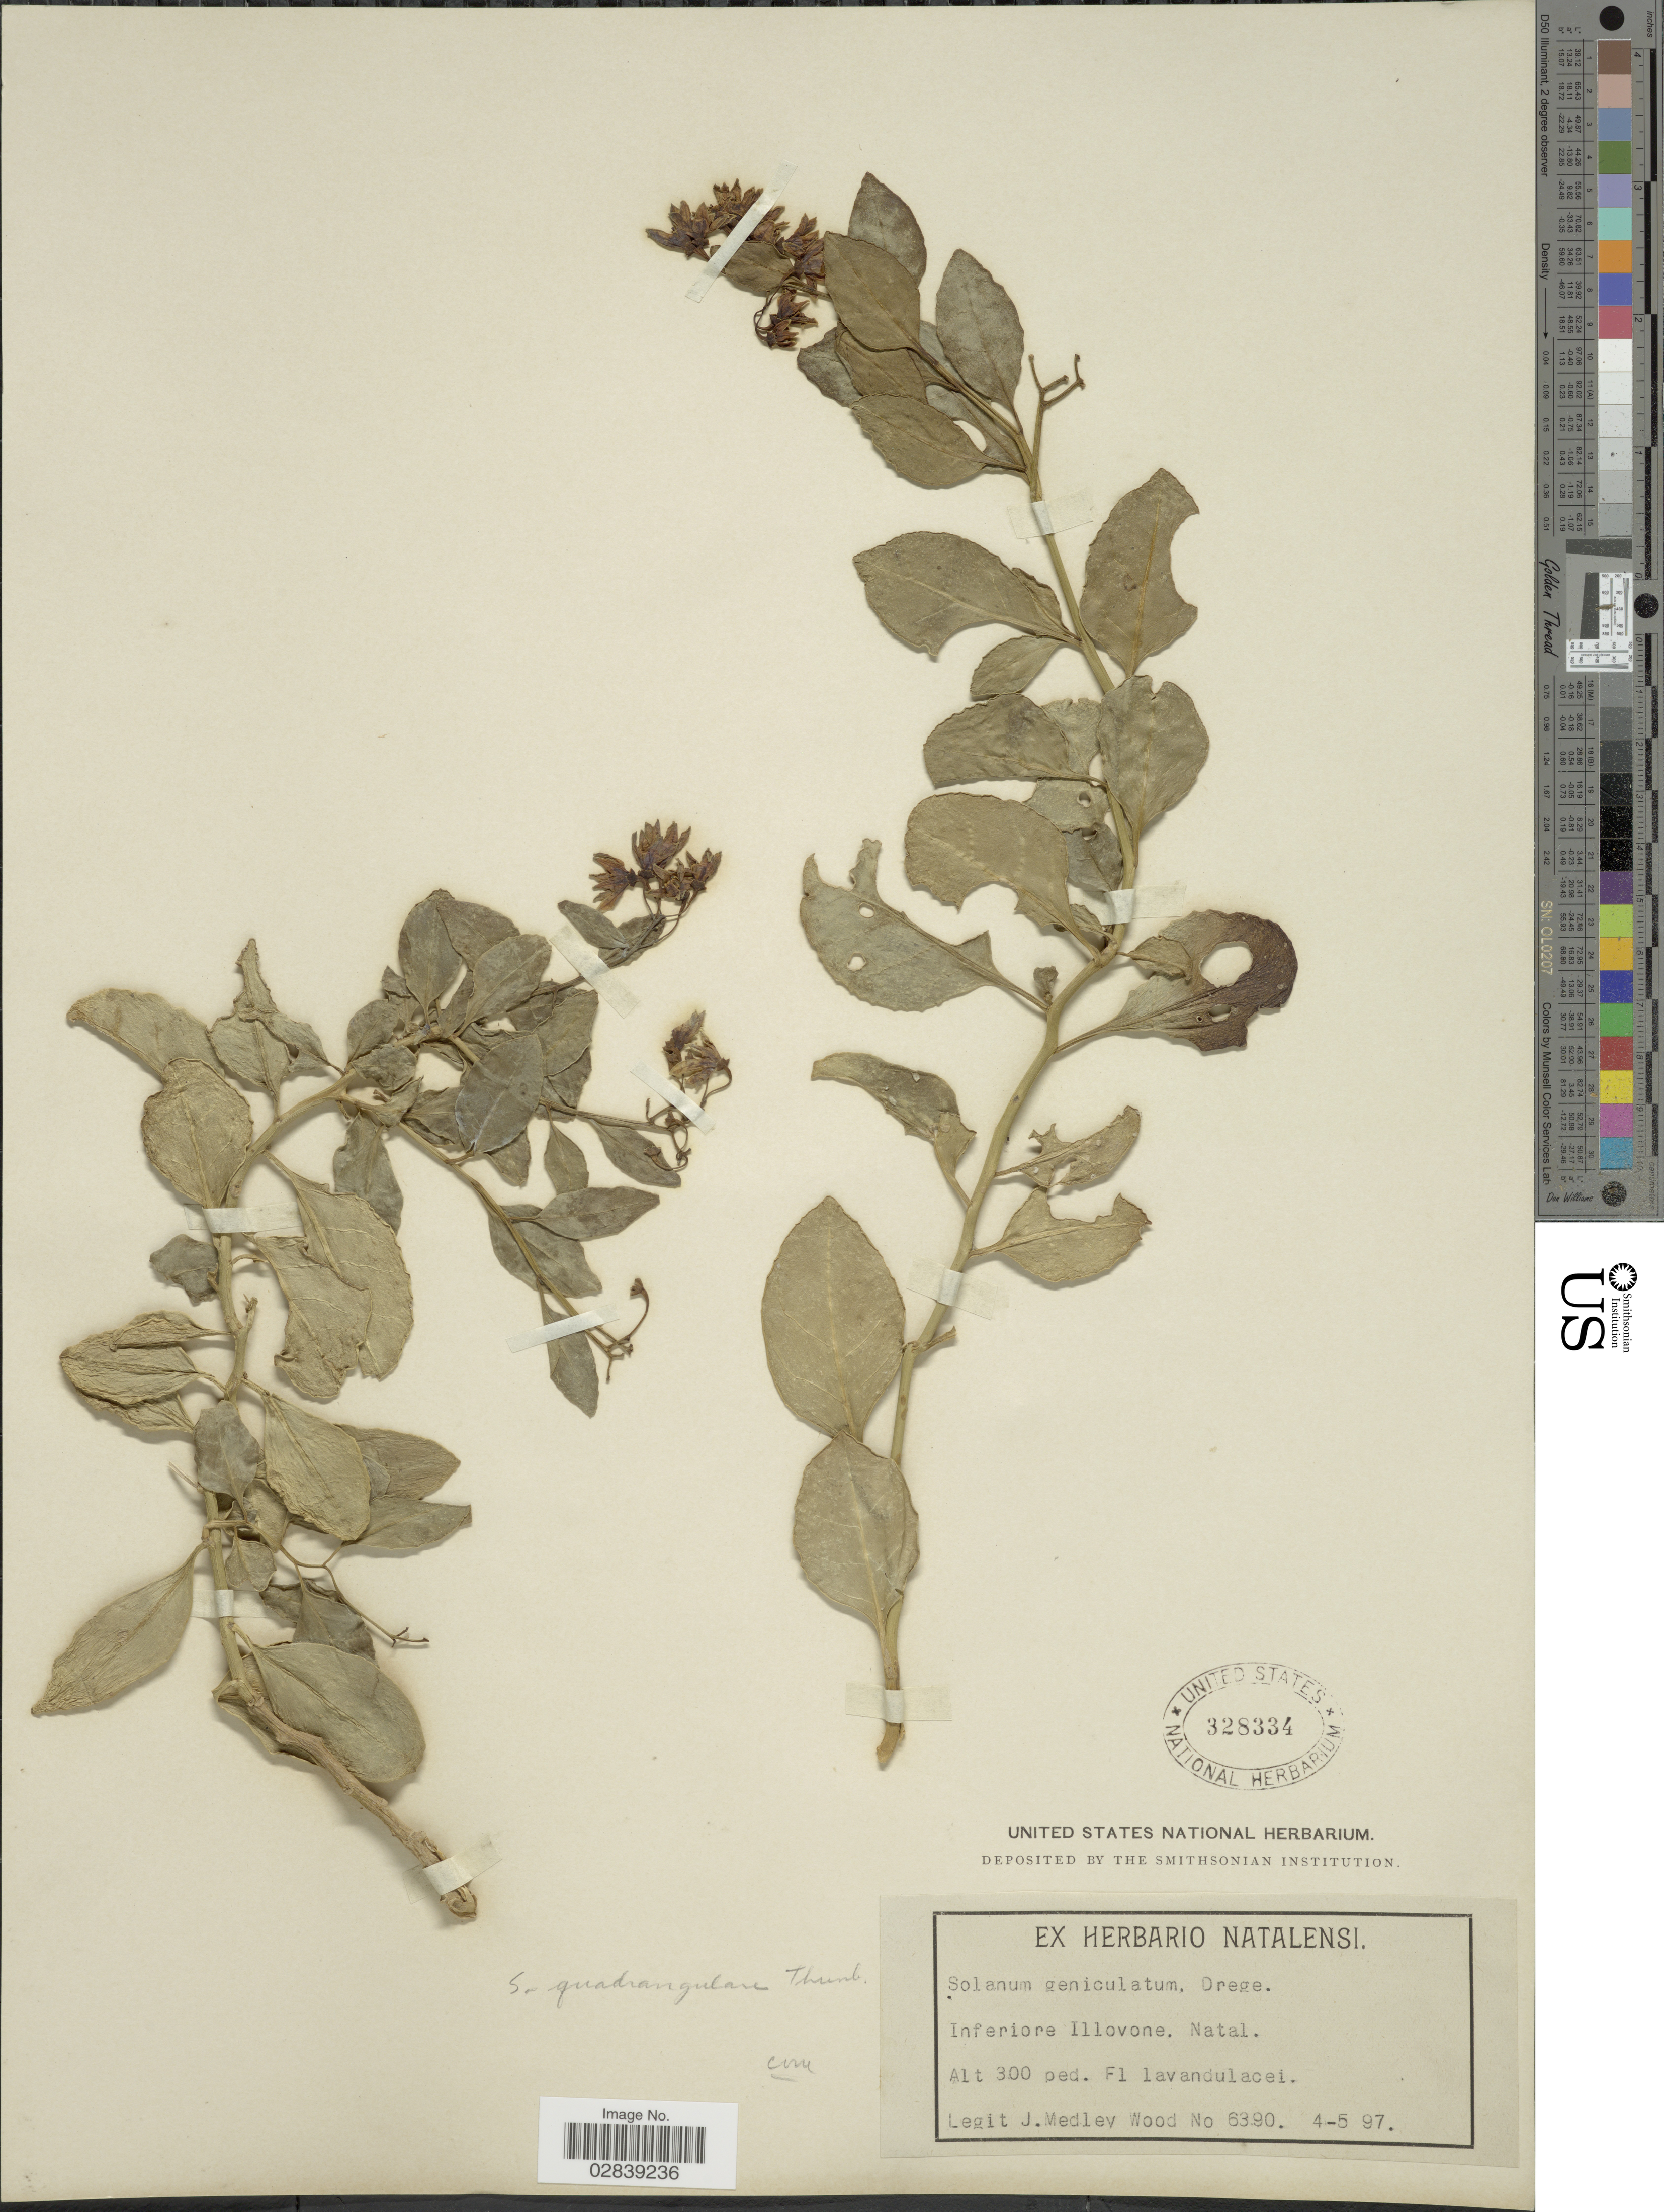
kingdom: Plantae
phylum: Tracheophyta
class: Magnoliopsida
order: Solanales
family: Solanaceae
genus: Solanum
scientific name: Solanum quadrangulare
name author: Thunb. ex L. f.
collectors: J. Medley Wood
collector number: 6390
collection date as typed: Transcribed d/m/y: 4/5/97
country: South Africa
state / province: KwaZulu-Natal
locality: Inferiore Illovone, Natal.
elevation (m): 91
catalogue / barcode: US 328334